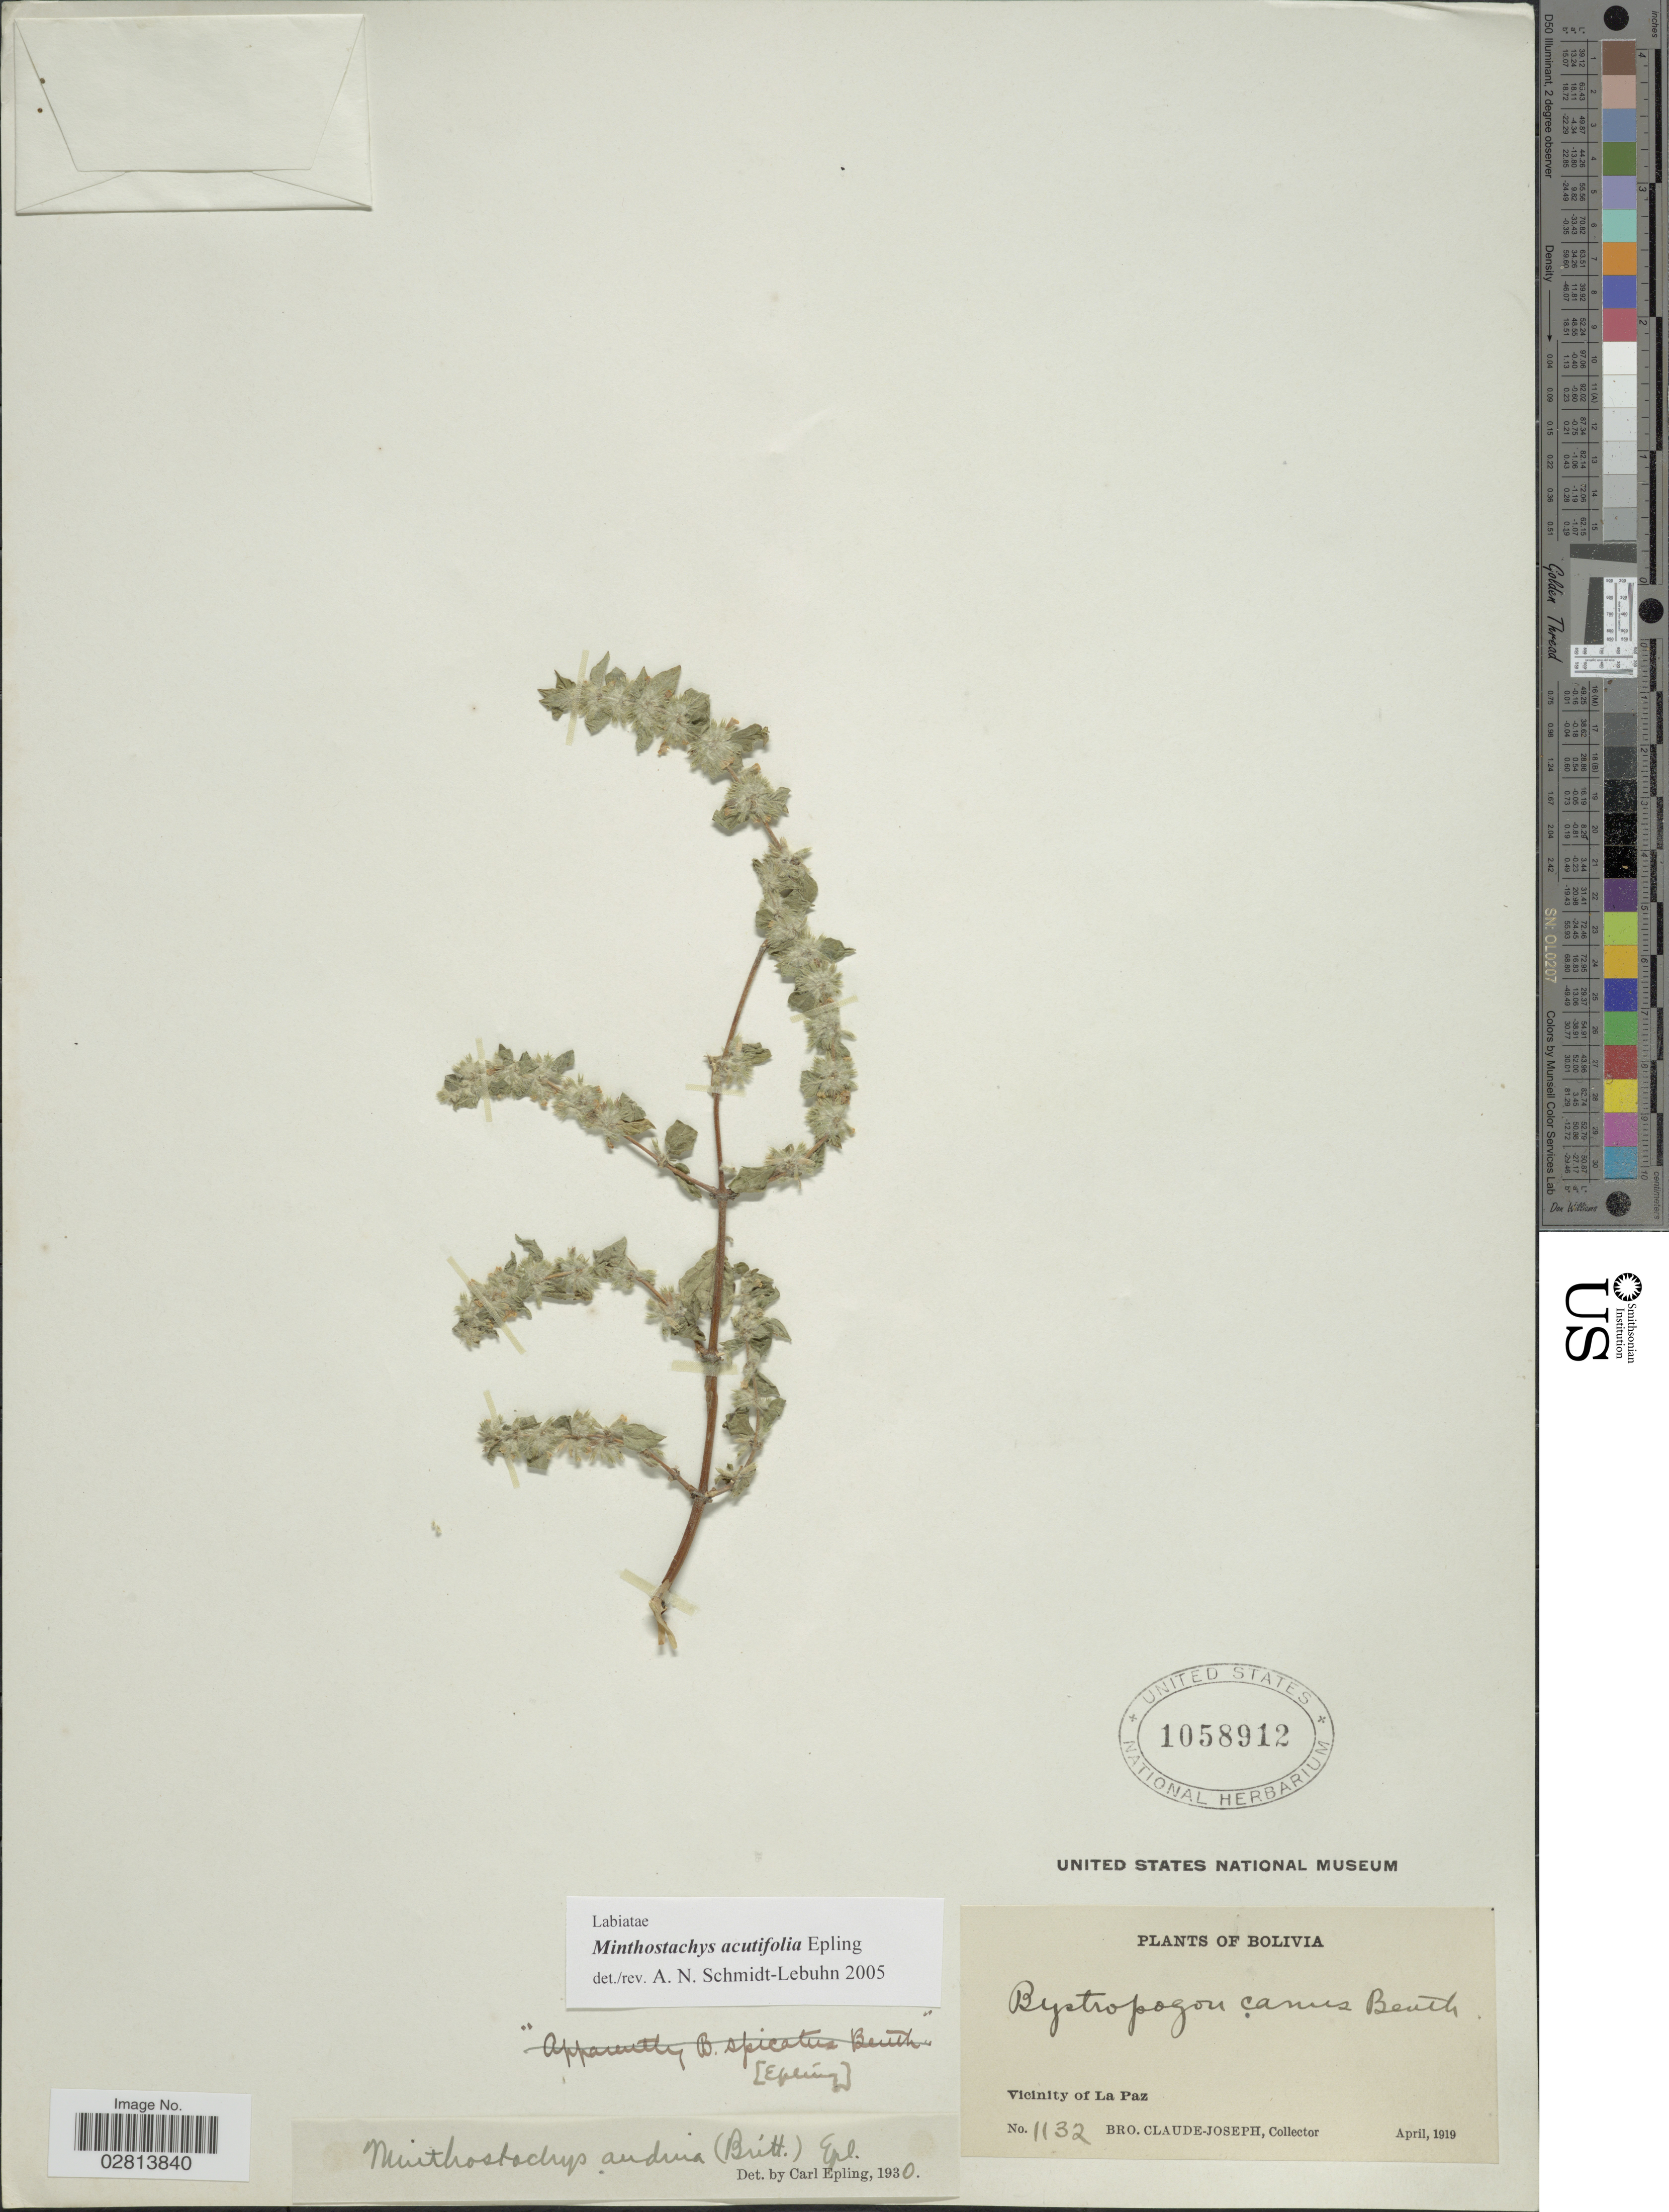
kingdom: Plantae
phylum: Tracheophyta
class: Magnoliopsida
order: Lamiales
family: Lamiaceae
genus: Minthostachys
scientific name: Minthostachys acutifolia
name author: Epling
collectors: Bro. Claude-Joseph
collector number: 1132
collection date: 1919-04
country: Bolivia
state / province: La Paz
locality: Vicinity of La Paz.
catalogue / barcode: US 1058912